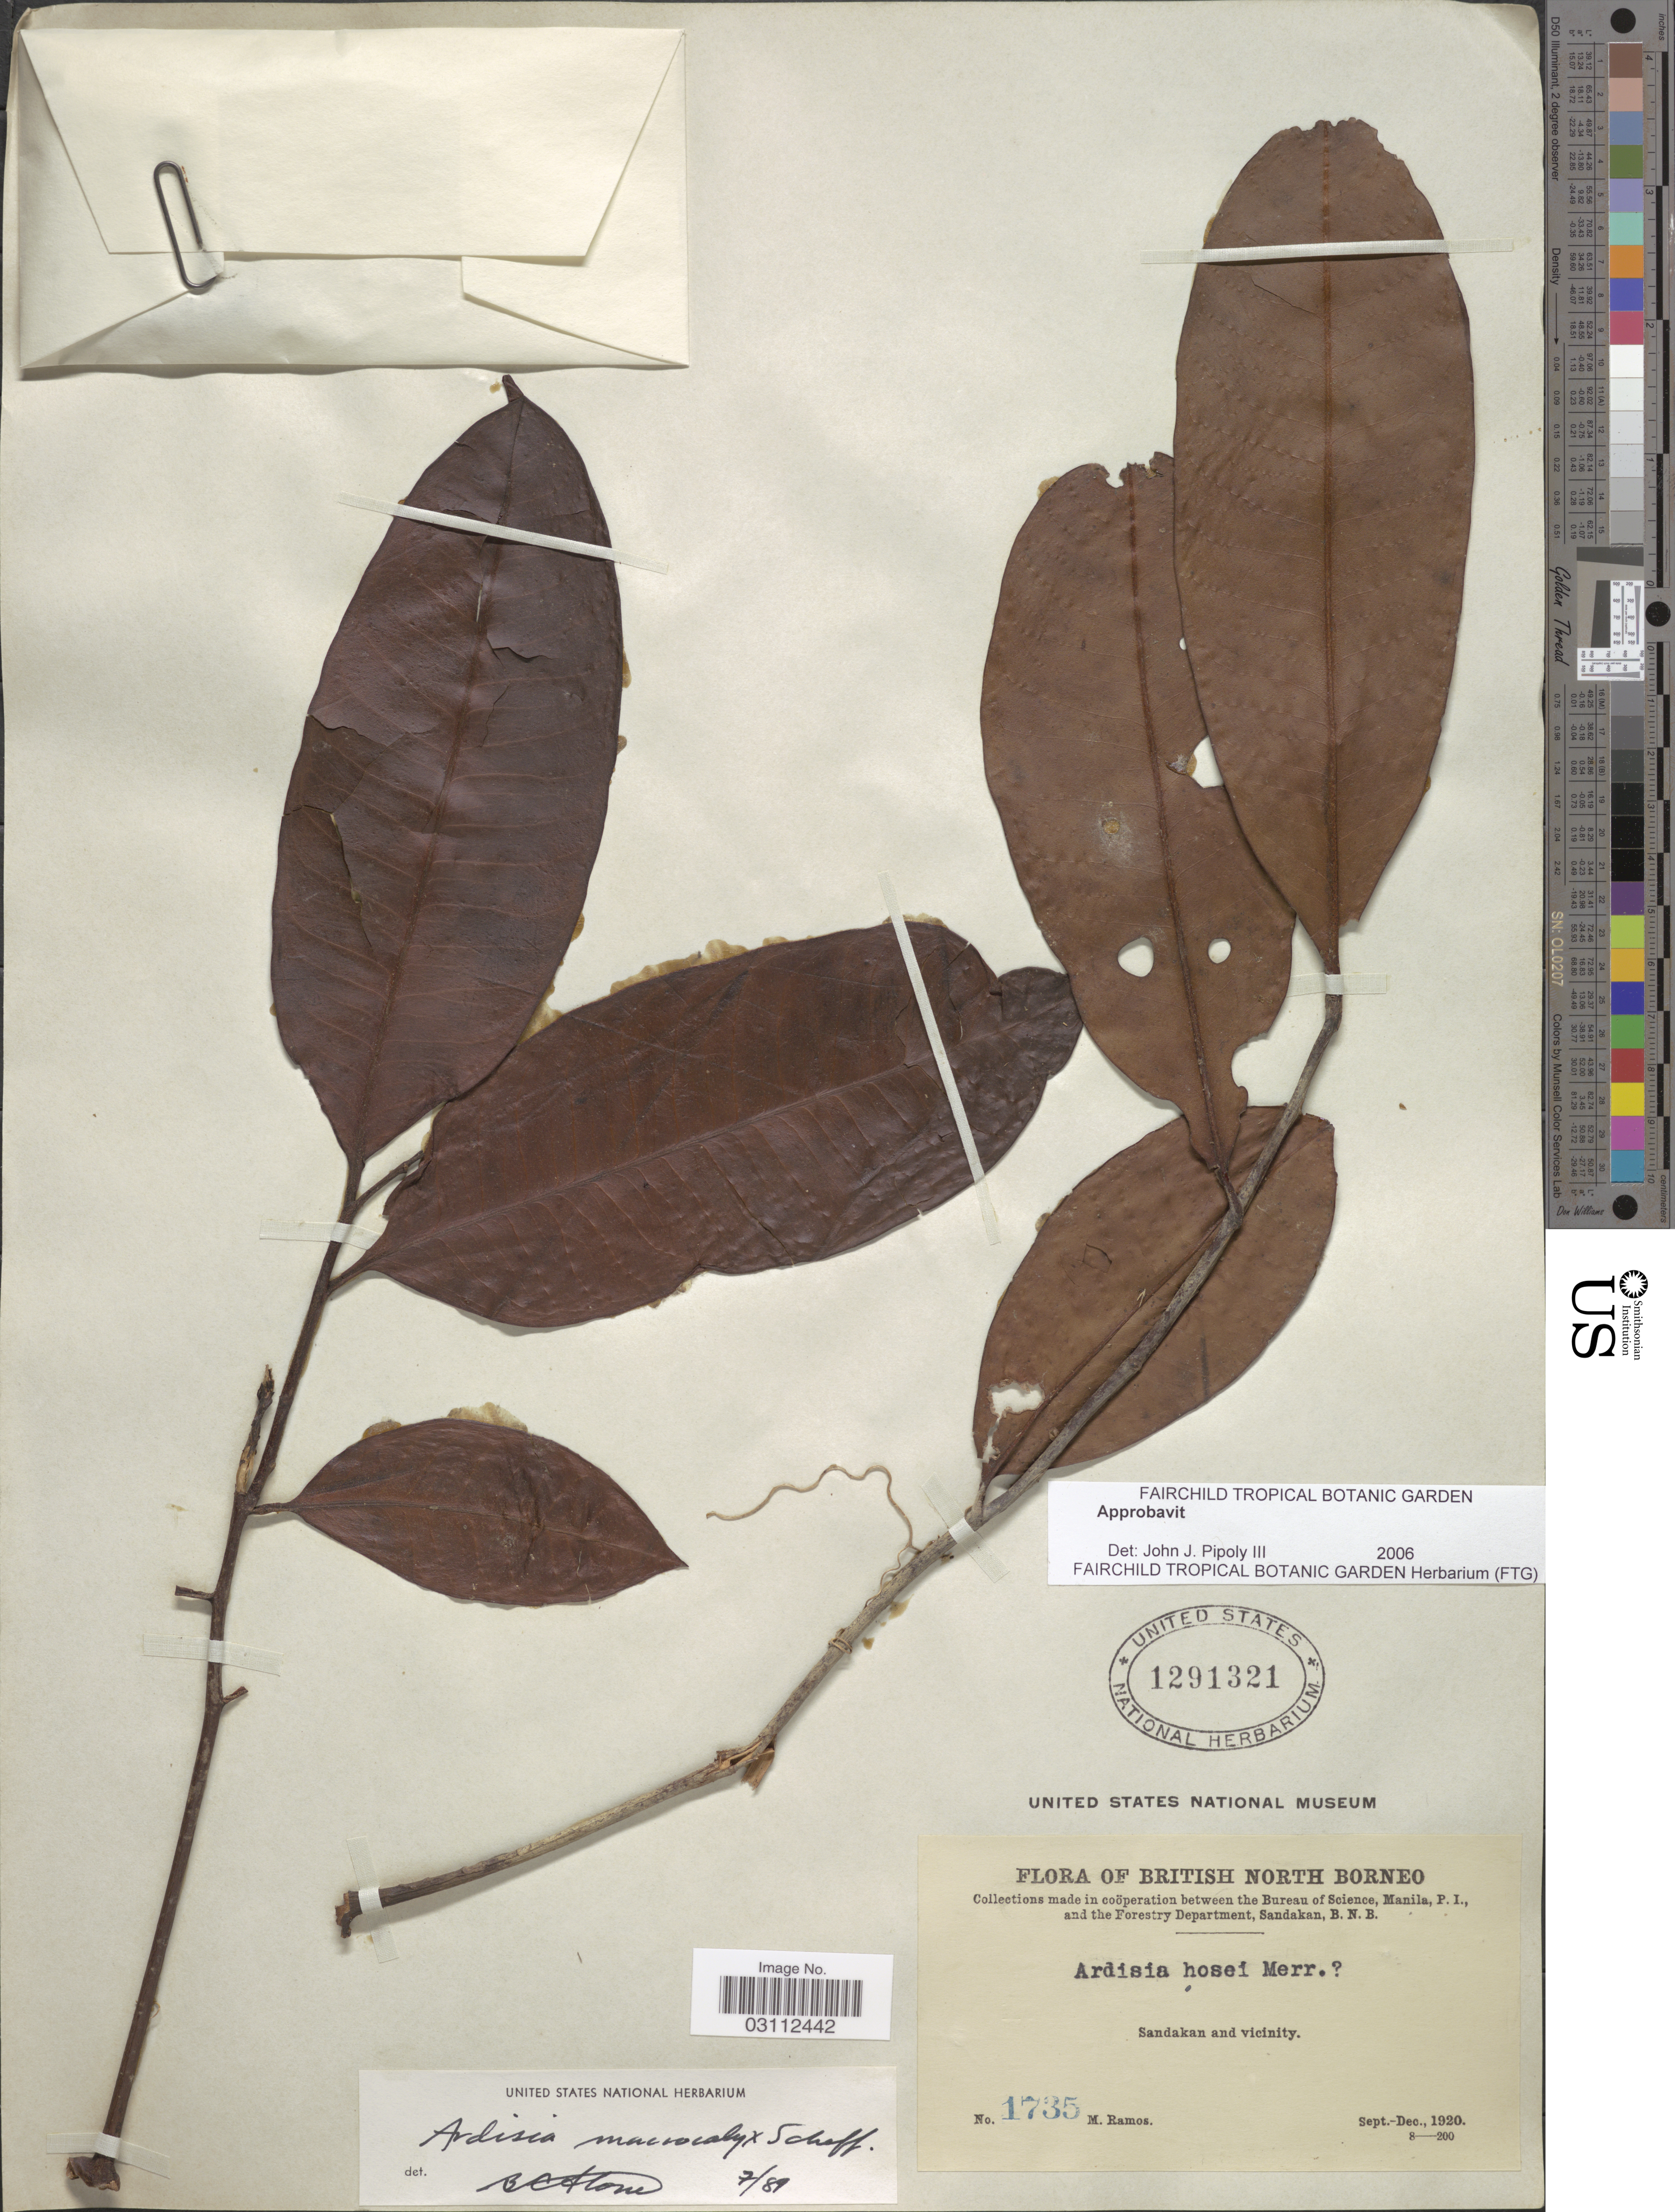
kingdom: Plantae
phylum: Tracheophyta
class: Magnoliopsida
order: Ericales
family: Primulaceae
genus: Ardisia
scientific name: Ardisia macrocalyx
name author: Scheff.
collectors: M. Ramos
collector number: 1735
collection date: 1920-09/1920-12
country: Malaysia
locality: British North Borneo. Sandakan and vicinity.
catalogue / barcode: US 1291321